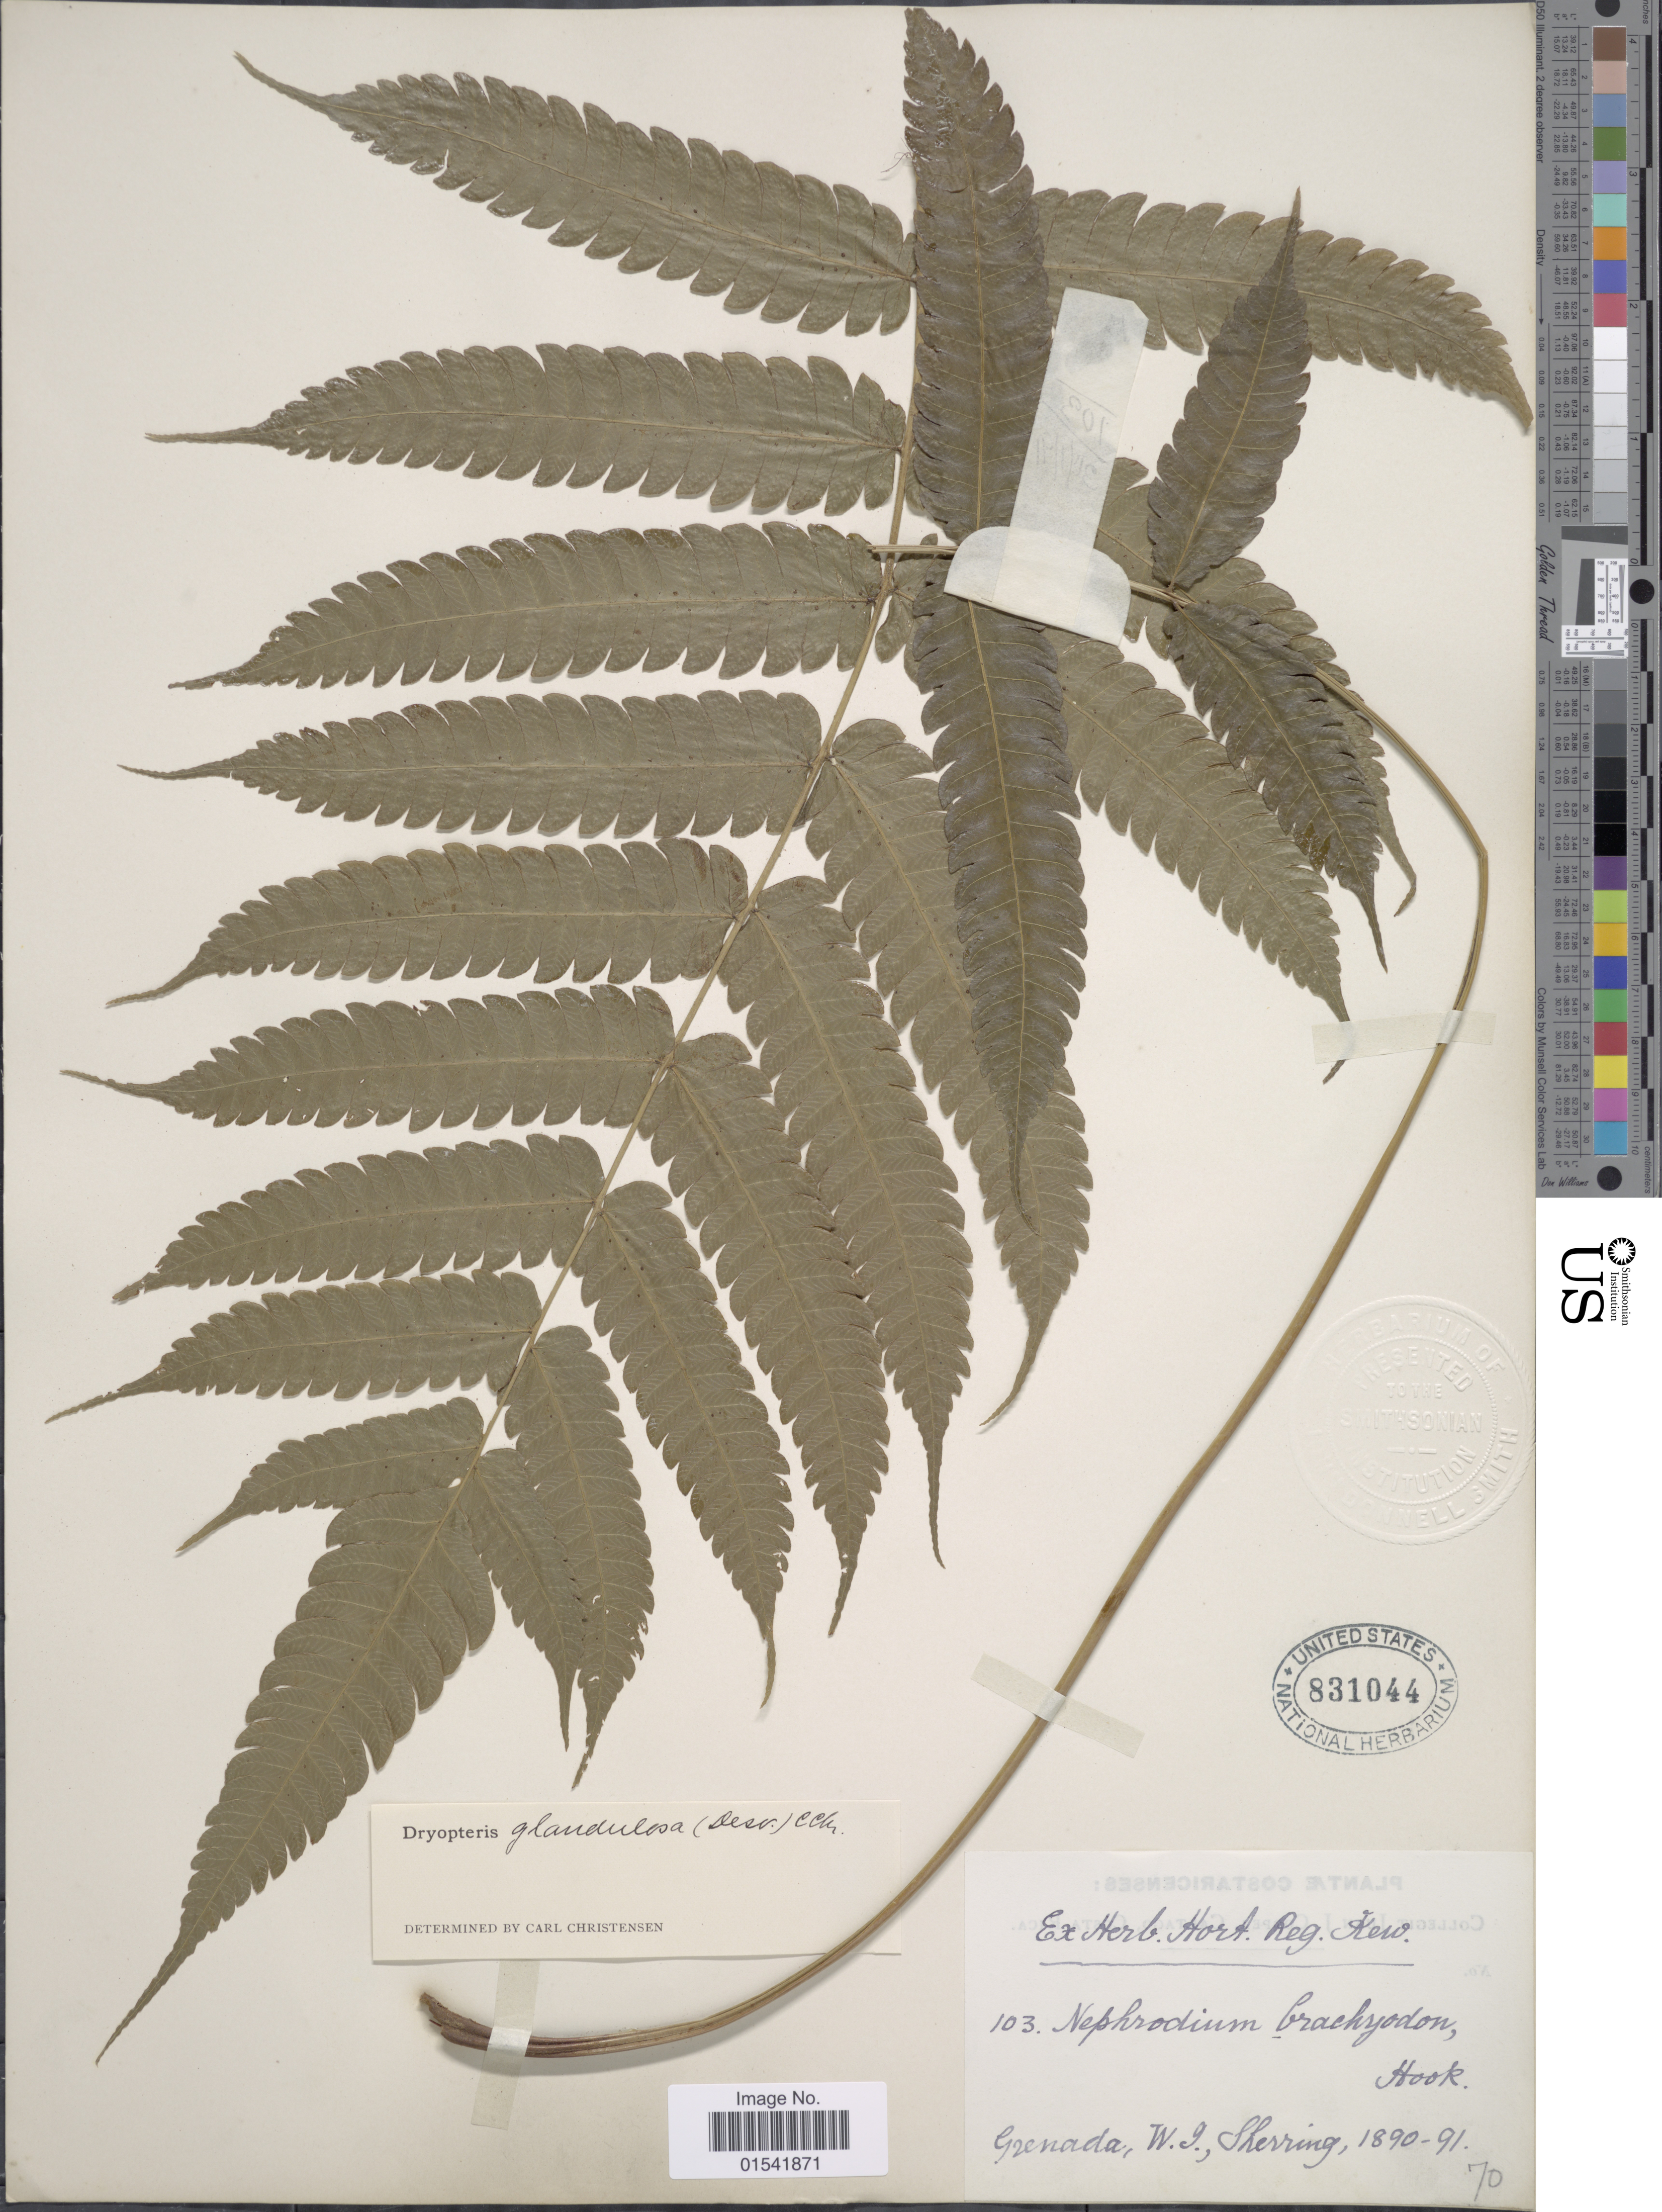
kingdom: Plantae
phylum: Tracheophyta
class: Polypodiopsida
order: Polypodiales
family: Thelypteridaceae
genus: Steiropteris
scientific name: Steiropteris glandulosa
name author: (Hook. f.) Pic. Serm.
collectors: R. Sherring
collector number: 103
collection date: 1890/1891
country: Grenada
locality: W. I.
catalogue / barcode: US 831044